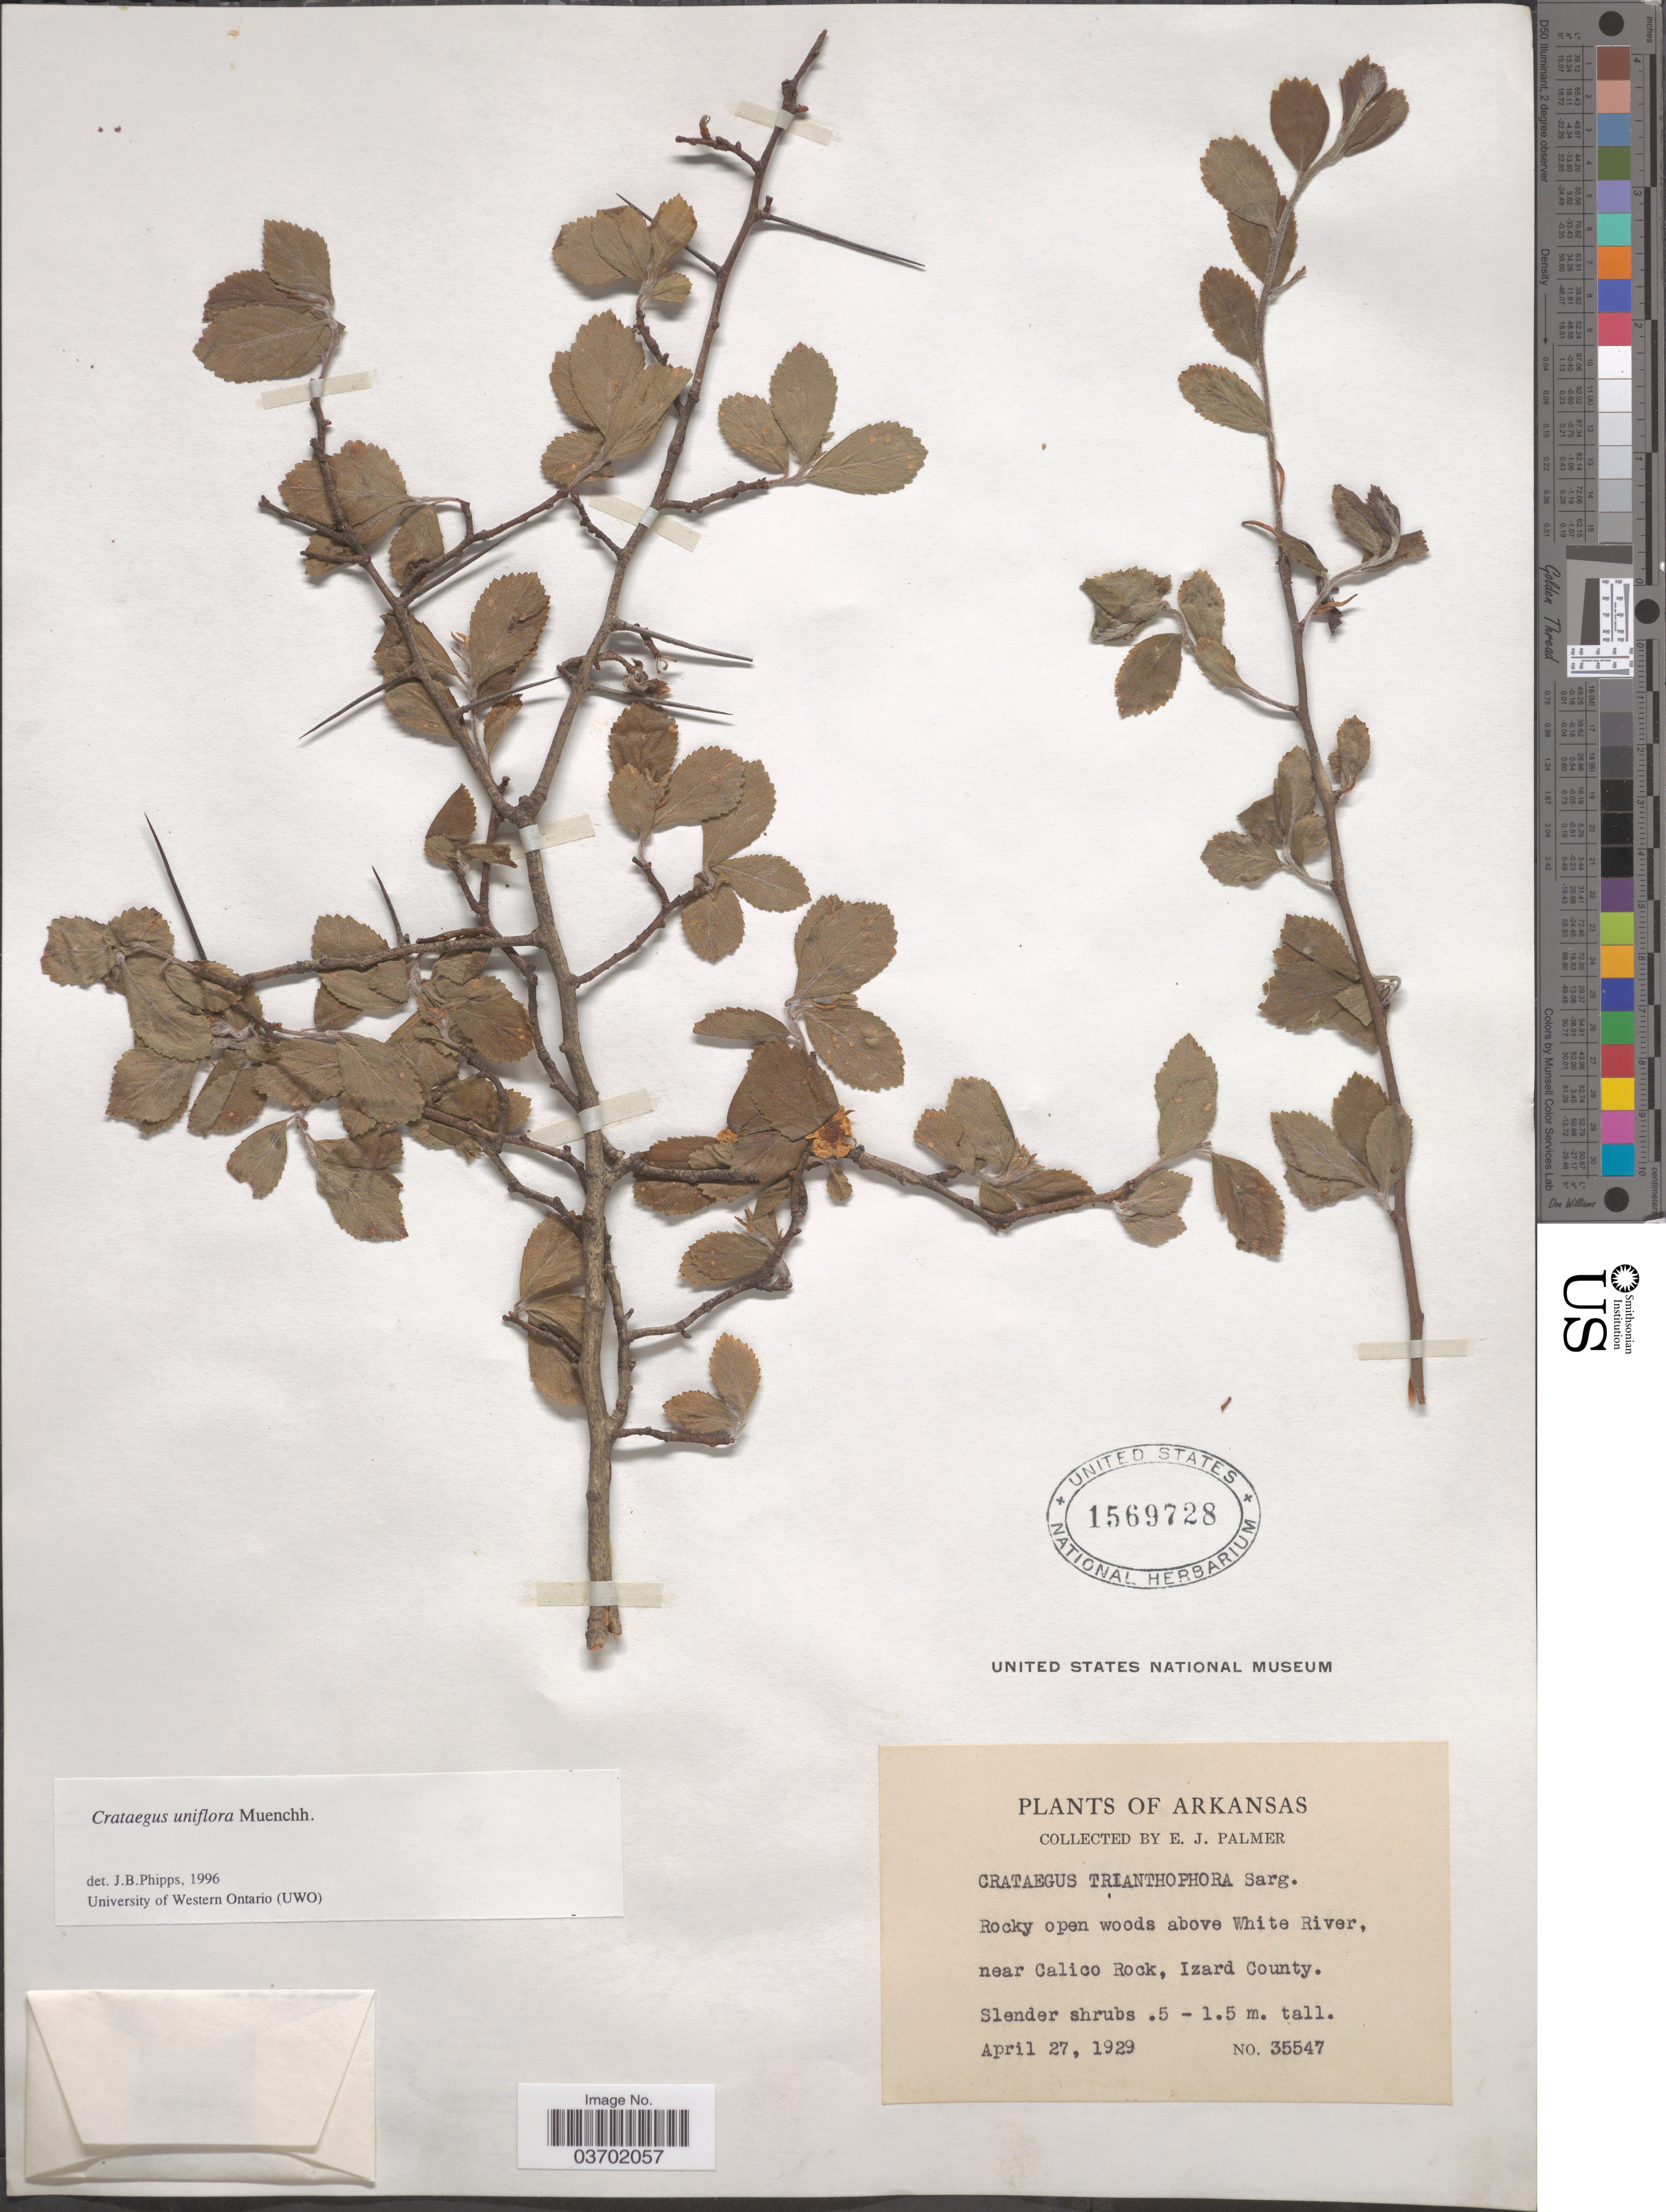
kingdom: Plantae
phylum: Tracheophyta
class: Magnoliopsida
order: Rosales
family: Rosaceae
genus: Crataegus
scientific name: Crataegus uniflora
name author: Münchh.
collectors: E. J. Palmer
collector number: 35547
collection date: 1929-04-27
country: United States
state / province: Arkansas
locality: Rocky open woods above White River, near Calico Rock, Izard County.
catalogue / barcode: US 1569728